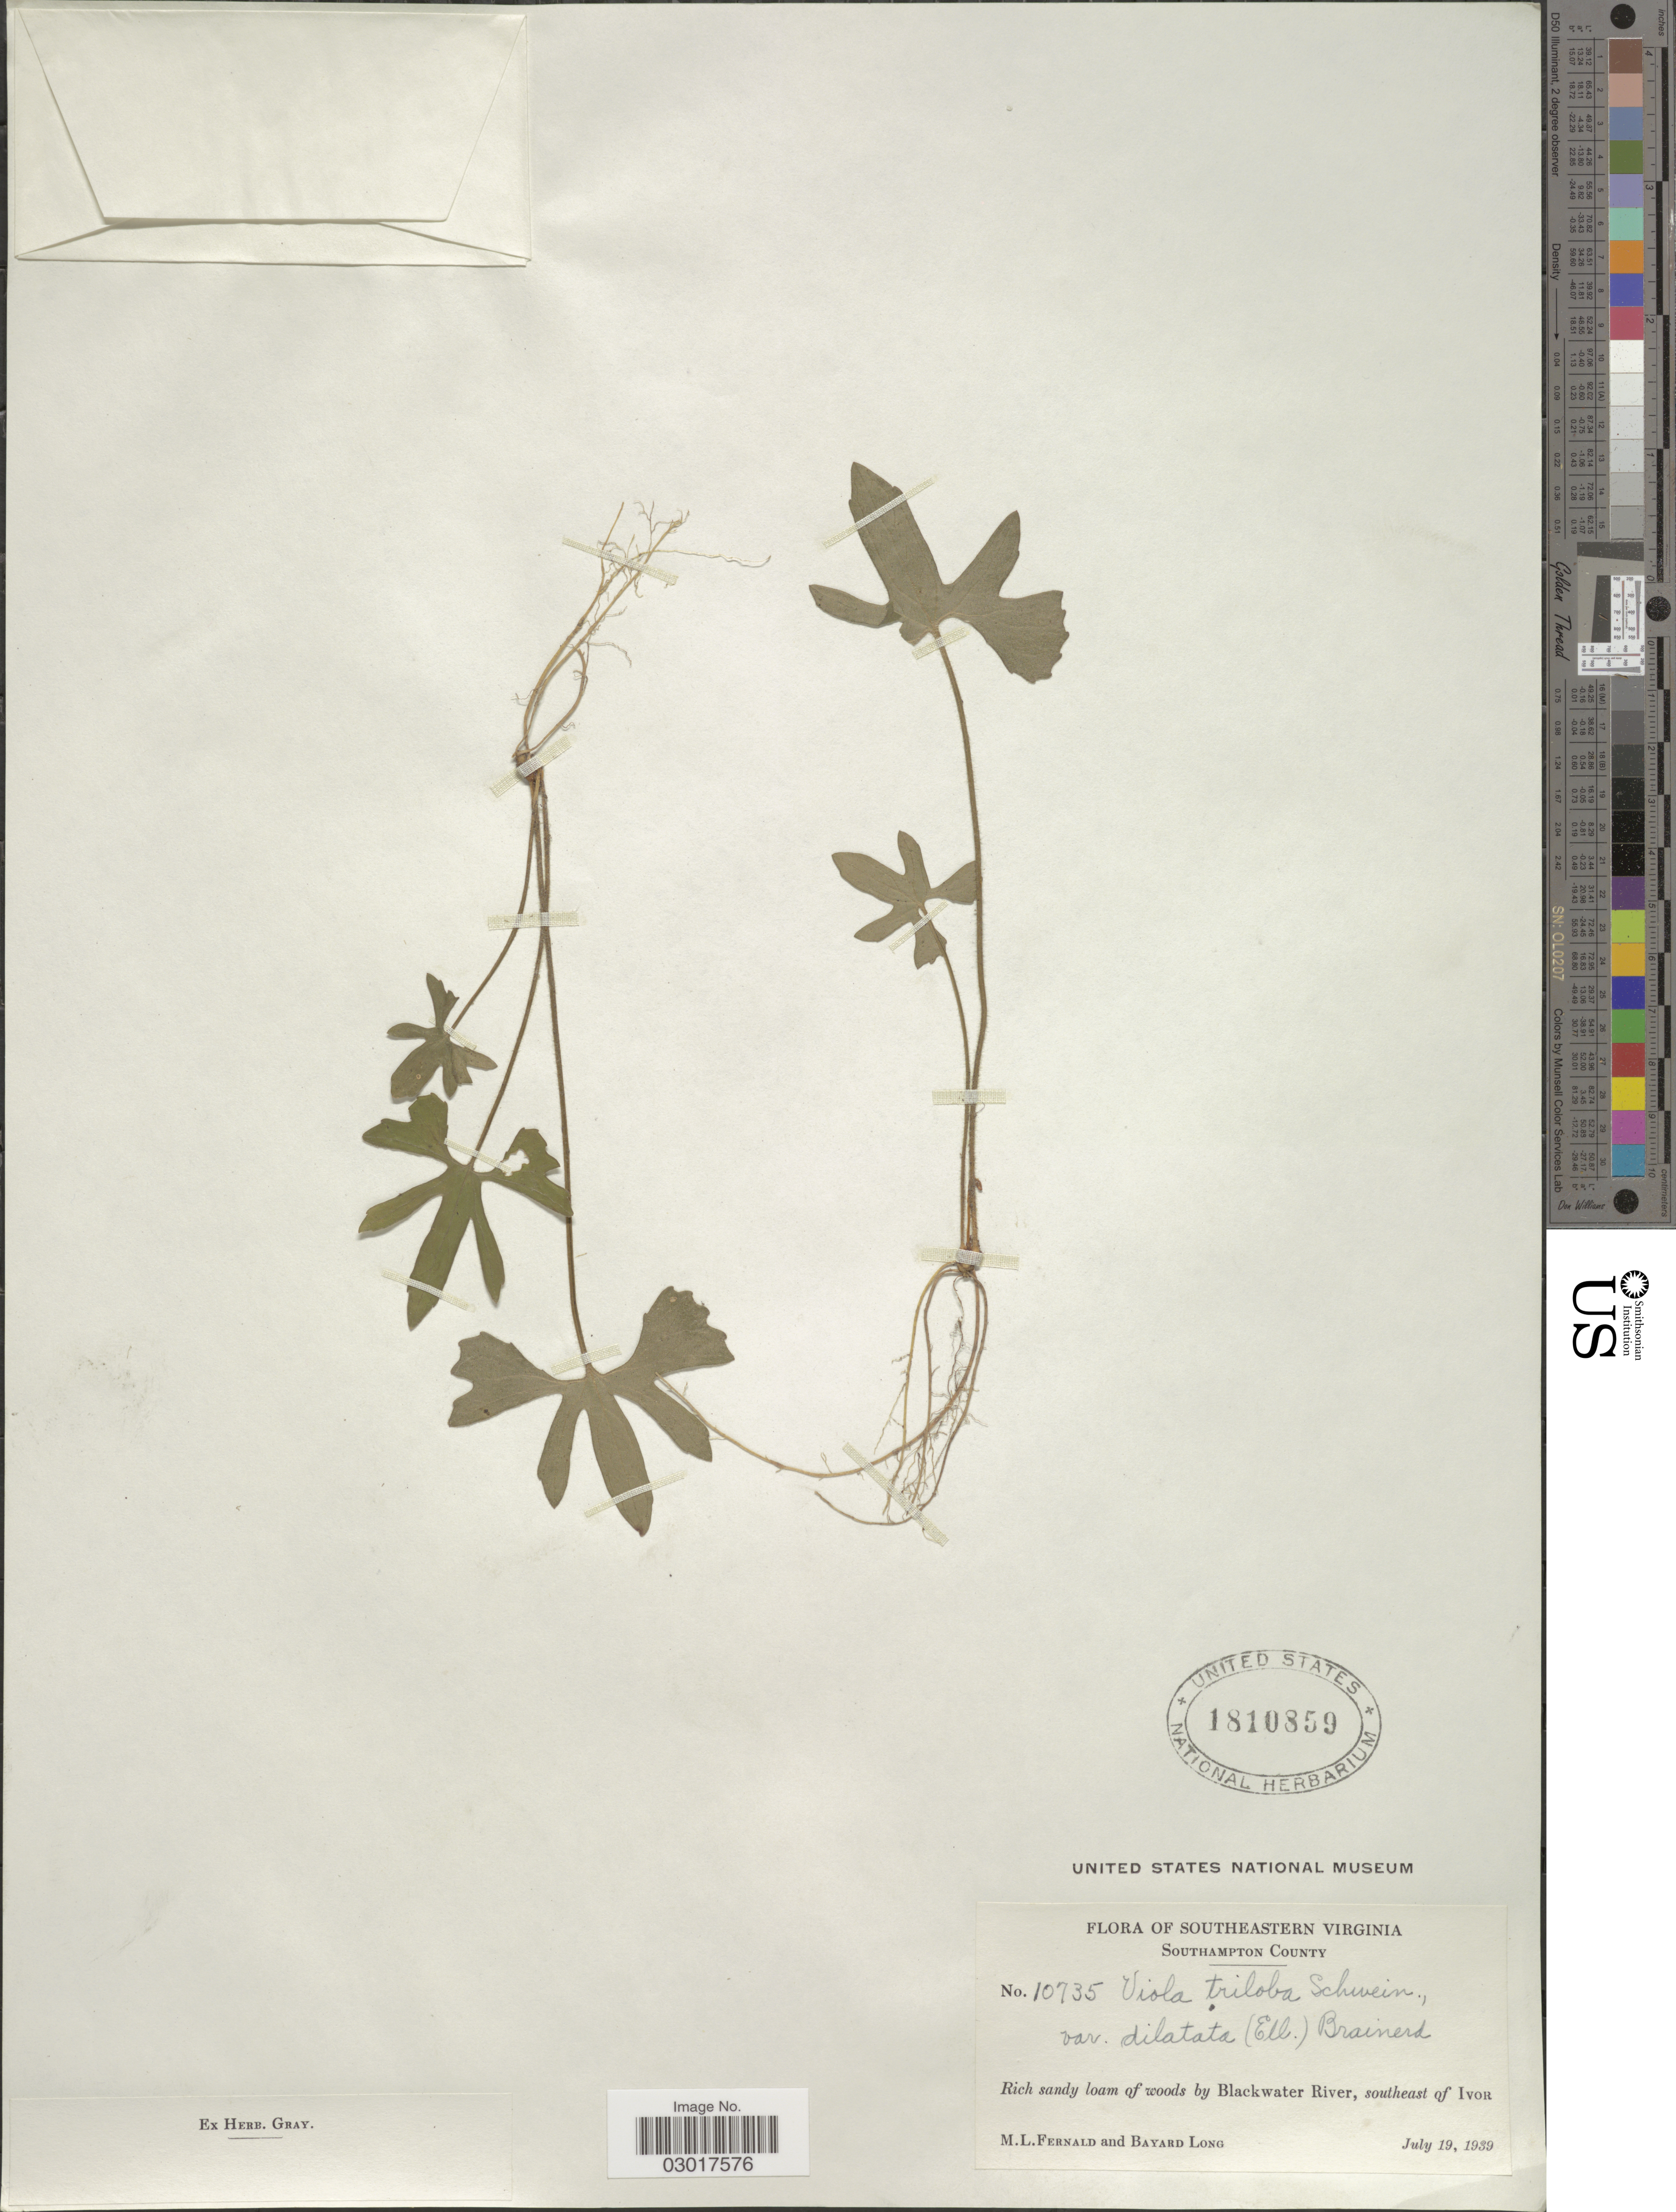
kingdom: Plantae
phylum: Tracheophyta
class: Magnoliopsida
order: Malpighiales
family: Violaceae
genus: Viola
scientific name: Viola triloba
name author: Schwein.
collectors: M. L. Fernald & B. Long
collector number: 10735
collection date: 1939-07-19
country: United States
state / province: Virginia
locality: Southeastern Virginia. Rich sandy loam of woods by Blackwater River, southeast of Ivor.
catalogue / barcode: US 1810859